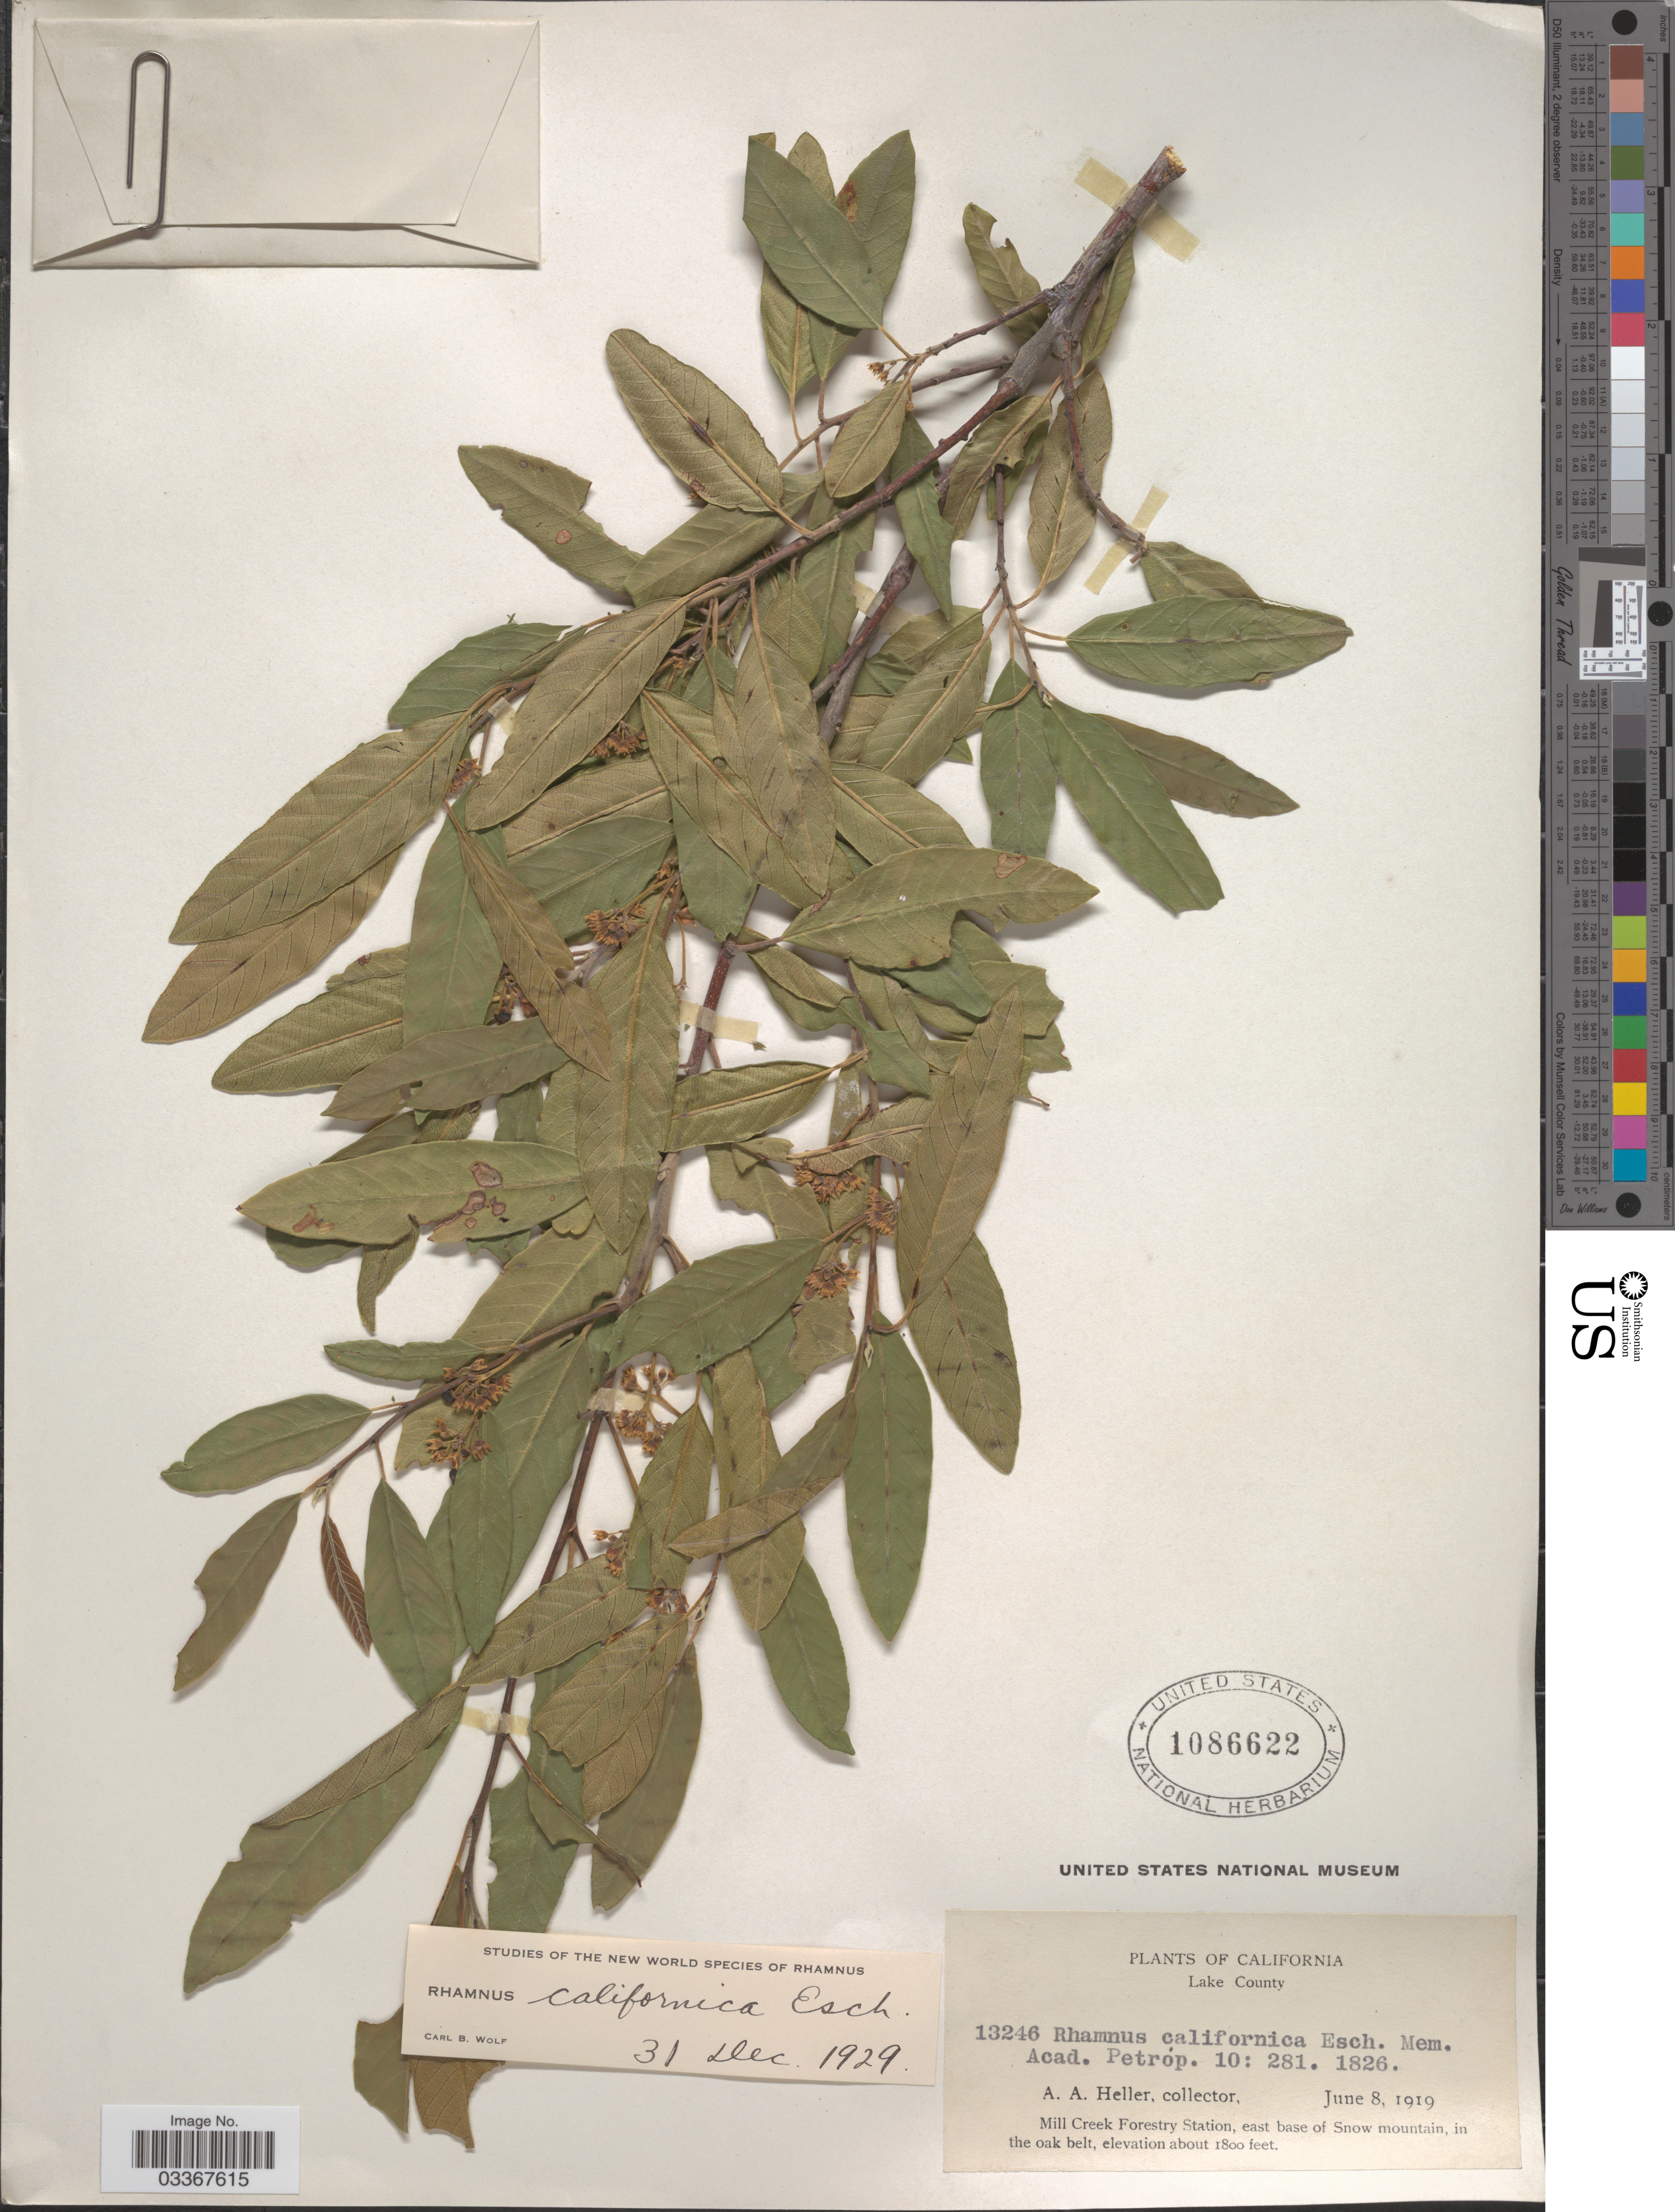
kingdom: Plantae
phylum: Tracheophyta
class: Magnoliopsida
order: Rosales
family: Rhamnaceae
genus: Frangula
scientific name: Frangula californica subsp. californica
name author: (Eschsch.) A. Gray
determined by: Strong, Mark T., (BOT), Smithsonian Institution - National Museum of Natural History (UNITED STATES)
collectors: A. A. Heller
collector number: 13246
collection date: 1919-06-08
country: United States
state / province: California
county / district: Lake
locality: Lake County, Mill Creek Forestry Station, east base of Snow mountain, in the oak belt.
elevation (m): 549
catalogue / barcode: US 1086622